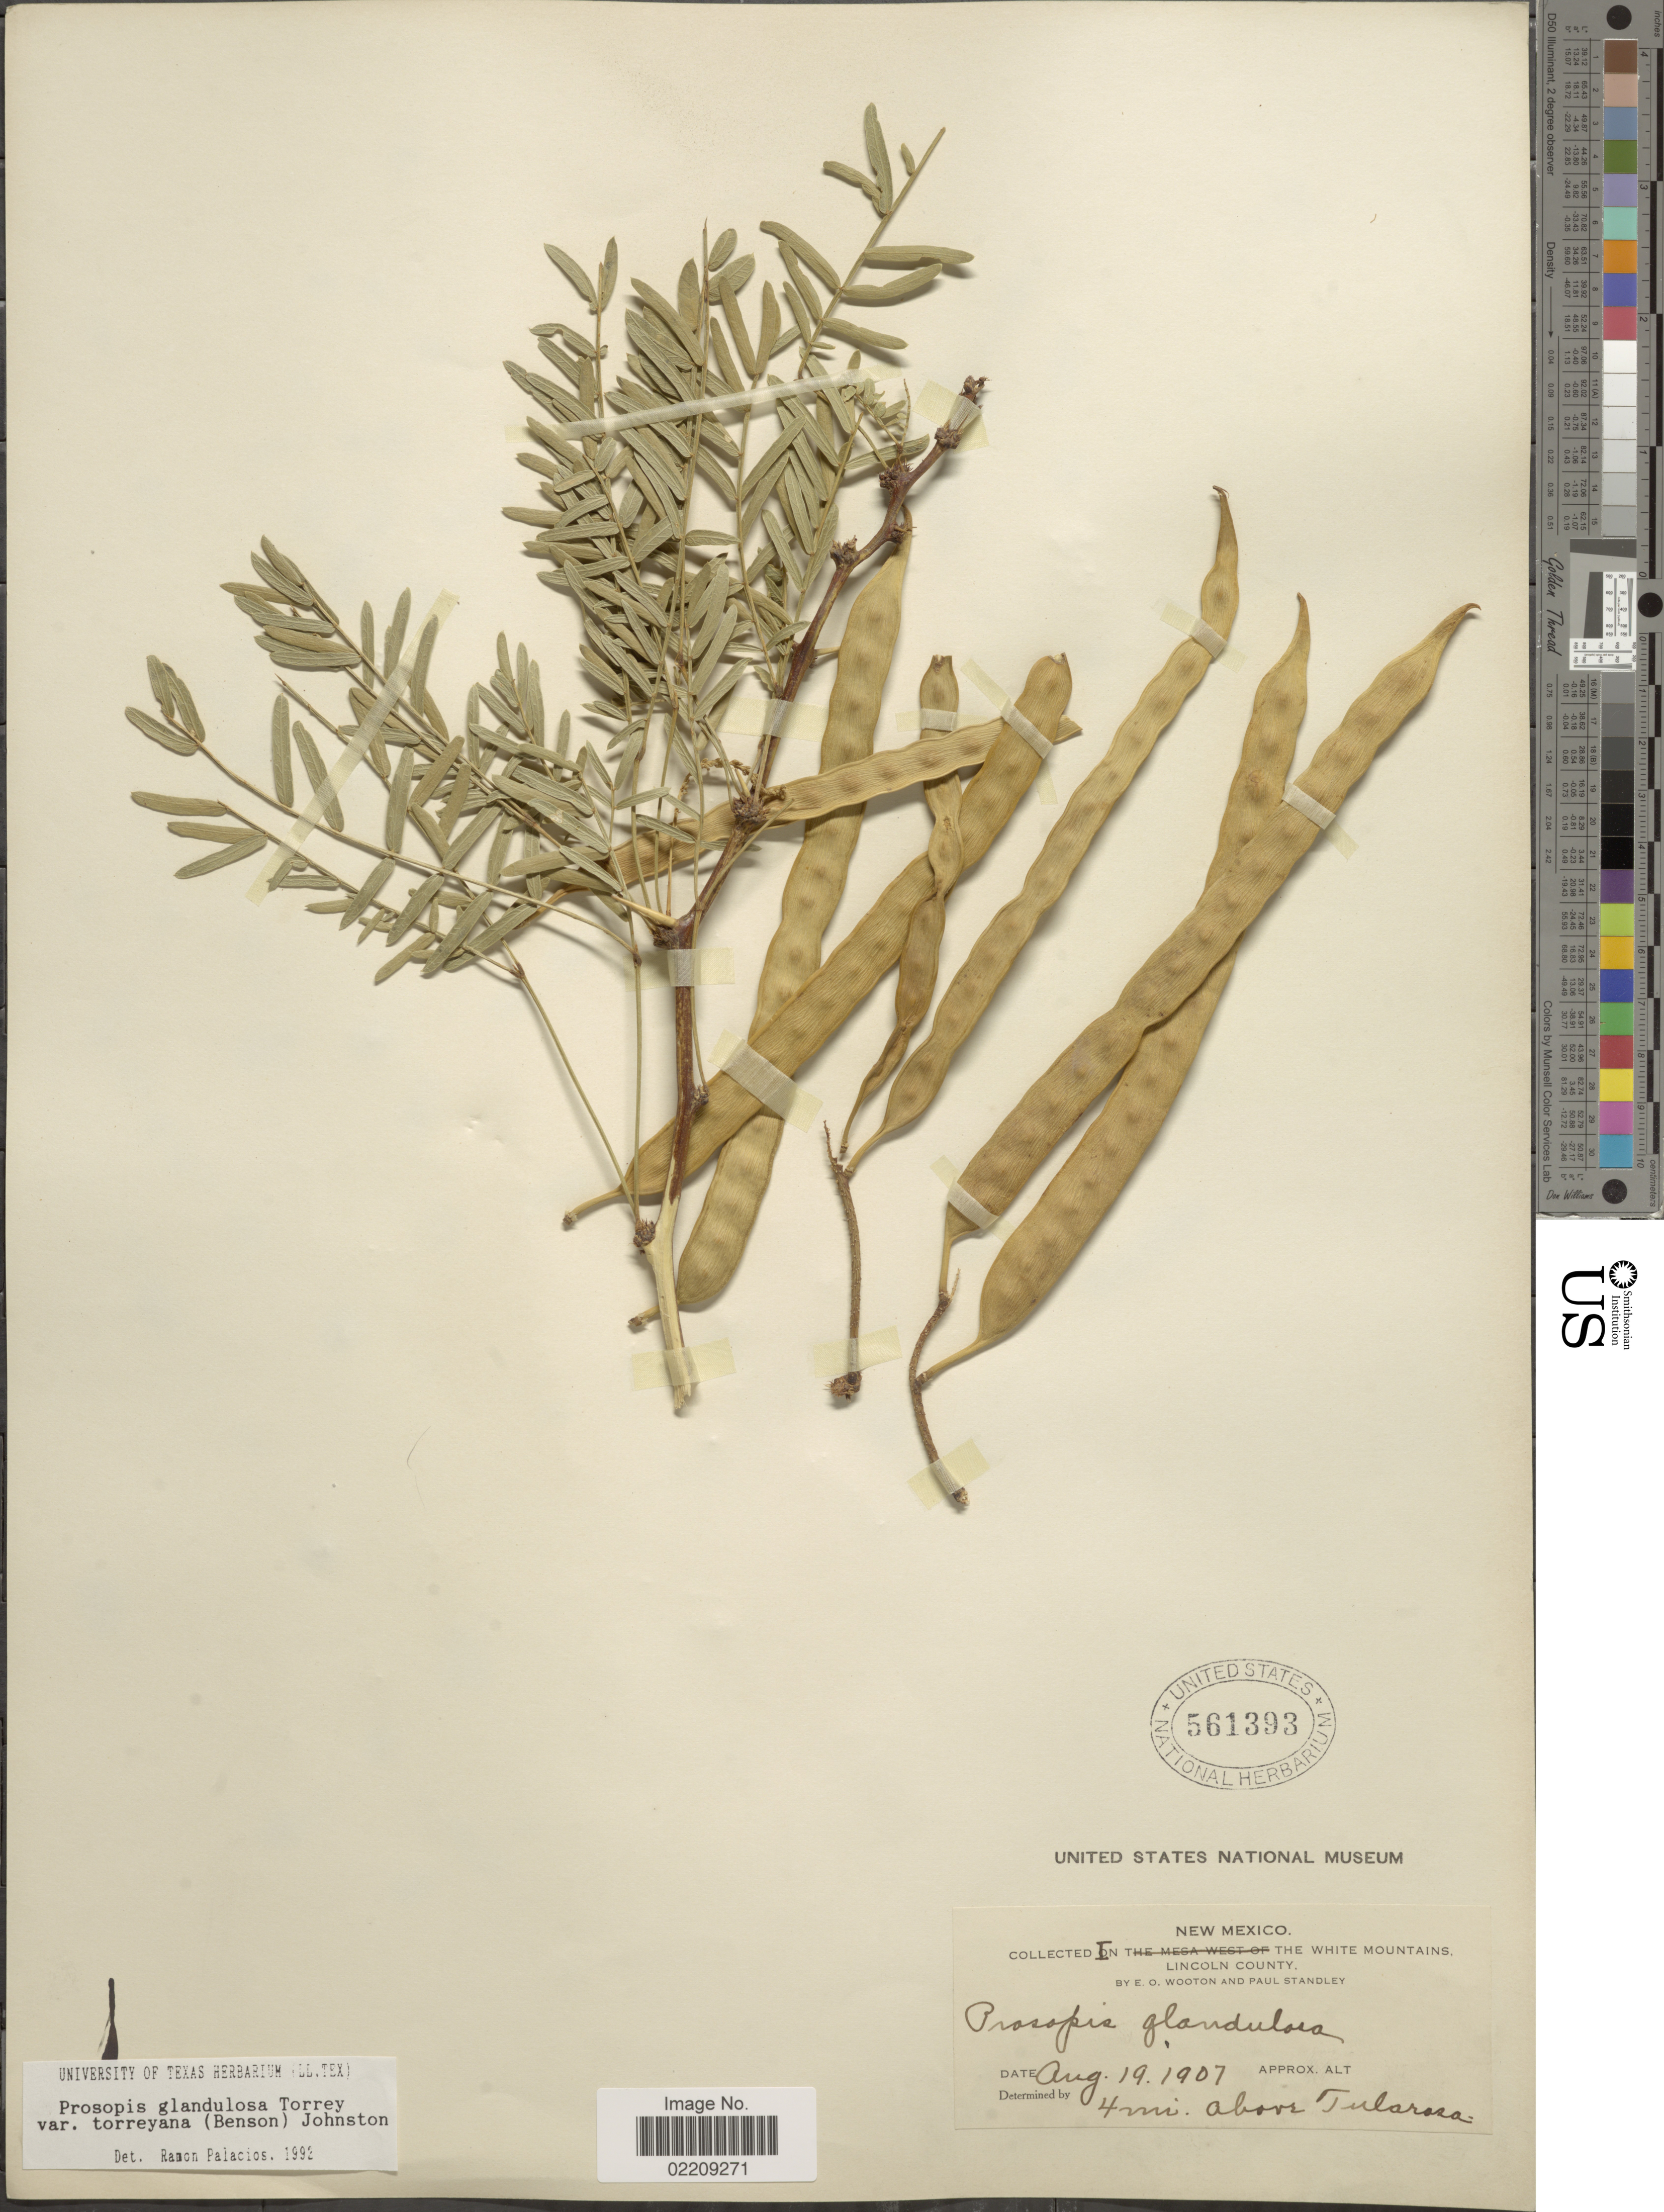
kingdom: Plantae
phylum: Tracheophyta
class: Magnoliopsida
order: Fabales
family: Fabaceae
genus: Neltuma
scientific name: Neltuma odorata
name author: (Torr. & Frém.) C. E. Hughes & G.P. Lewis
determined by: Strong, Mark T., (BOT), Smithsonian Institution - National Museum of Natural History (UNITED STATES)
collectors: E. O. Wooton & P. C. Standley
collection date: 1907-08-19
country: United States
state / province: New Mexico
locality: The Lincoln County, 4 mi. above Tularosa.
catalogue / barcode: US 561393